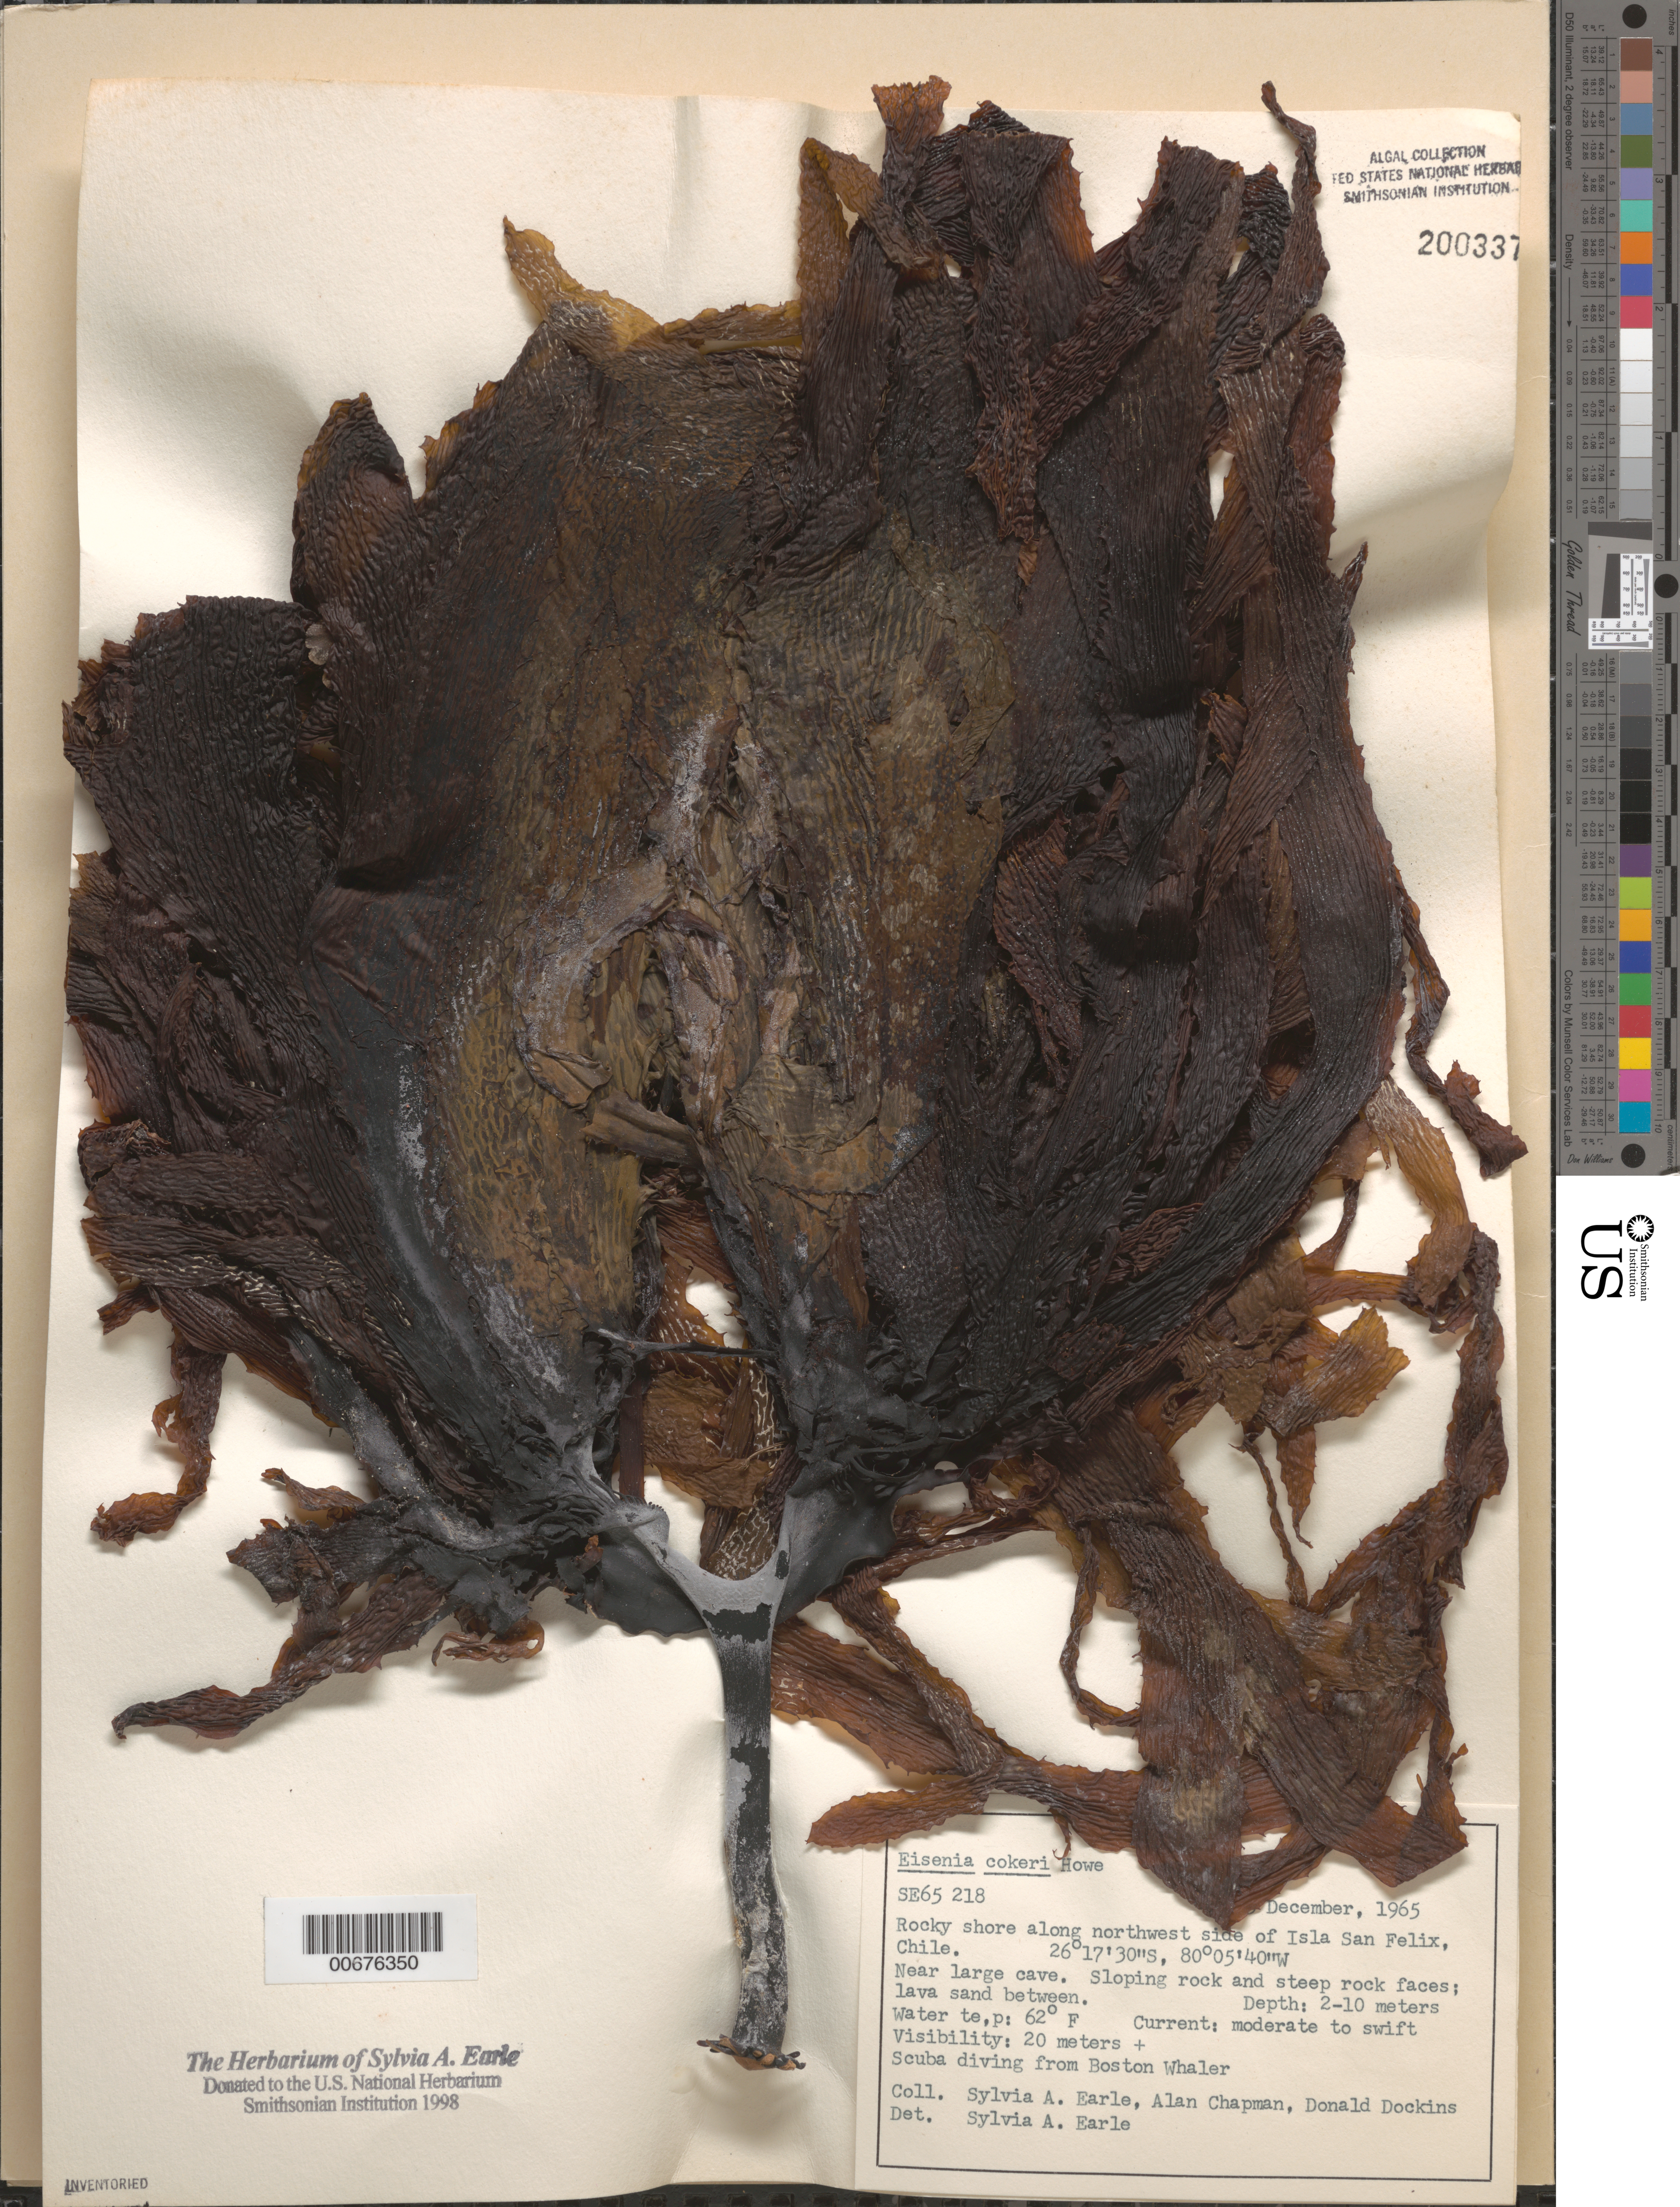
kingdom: Chromista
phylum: Ochrophyta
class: Phaeophyceae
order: Laminariales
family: Lessoniaceae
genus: Eisenia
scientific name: Eisenia cokeri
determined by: Earle, S. A.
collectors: S. A. Earle, A. Chapman & D. Dockins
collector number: SE 65218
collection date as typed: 05 Dec 1965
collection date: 1965-12-05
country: Chile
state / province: Atacama (III)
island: Isla San Felix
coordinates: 26 17' 30" S, 80 05' 40" W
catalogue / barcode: US 200337